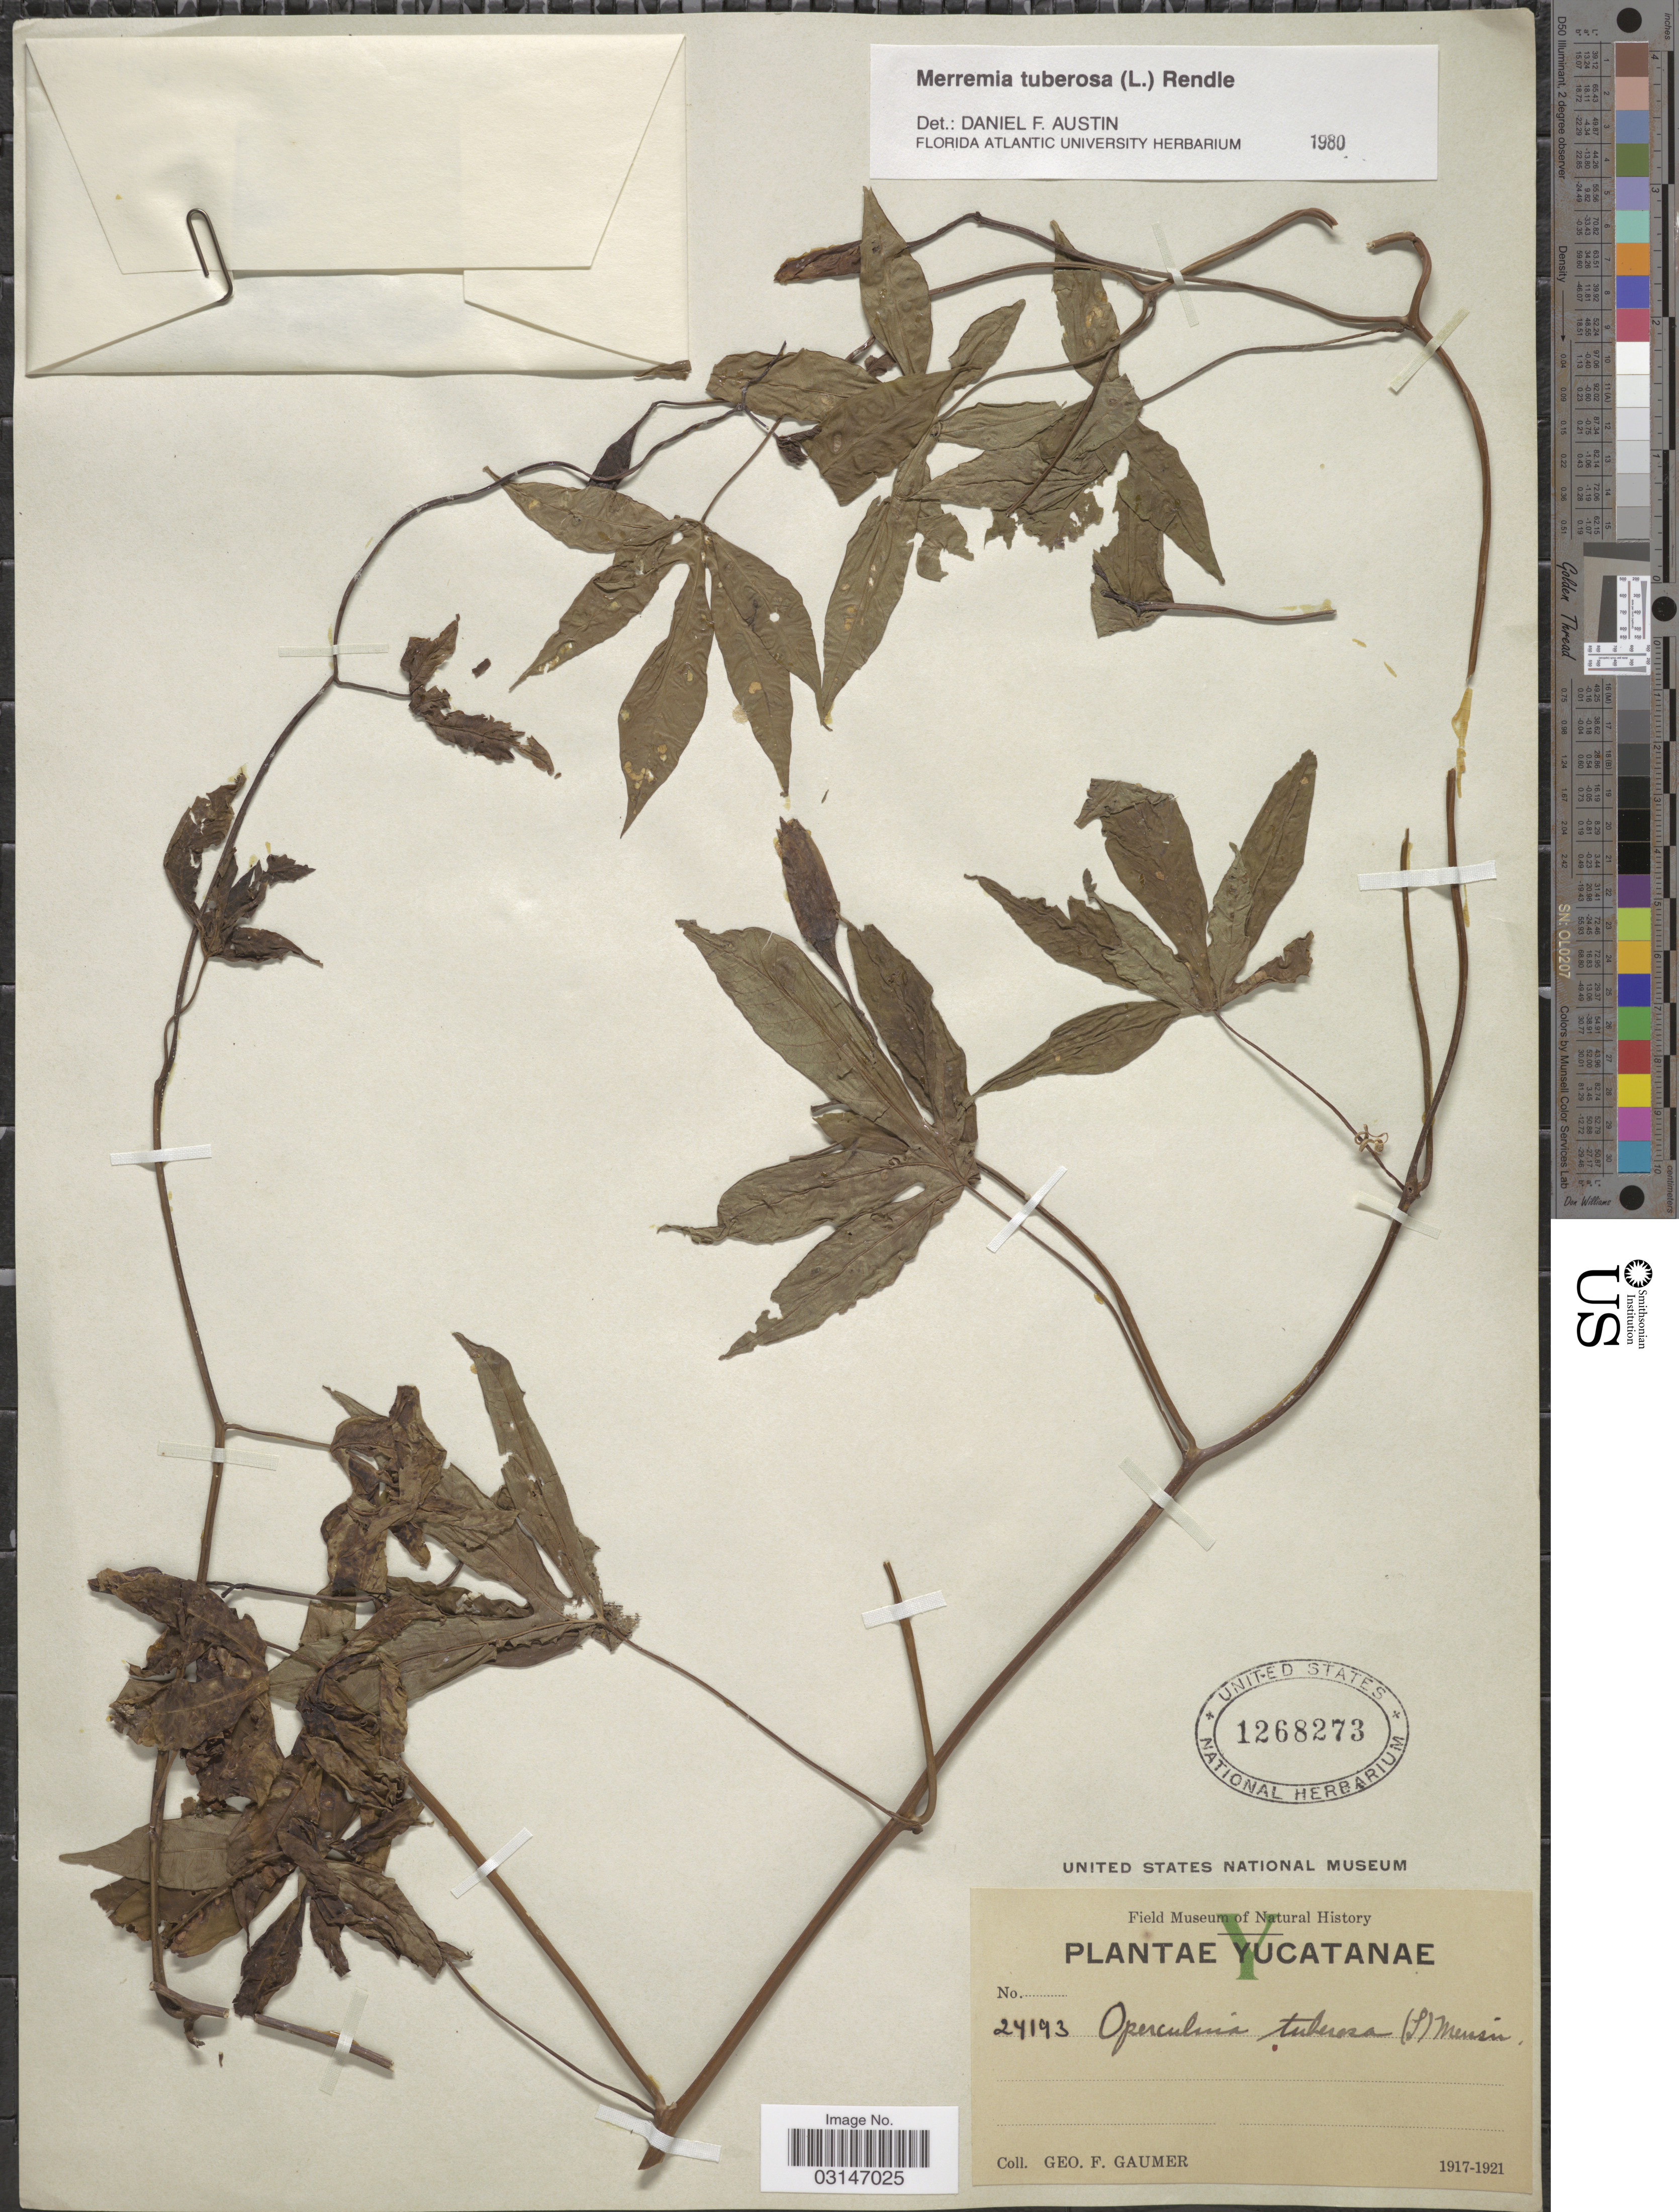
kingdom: Plantae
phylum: Tracheophyta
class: Magnoliopsida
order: Solanales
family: Convolvulaceae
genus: Distimake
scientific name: Distimake tuberosus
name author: (L.) A. R. Simões & Staples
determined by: Strong, Mark T., (BOT), Smithsonian Institution - National Museum of Natural History (UNITED STATES)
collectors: G. F. Gaumer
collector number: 24193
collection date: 1917/1921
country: Mexico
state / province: Yucatán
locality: Yucatanae.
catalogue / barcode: US 1268273